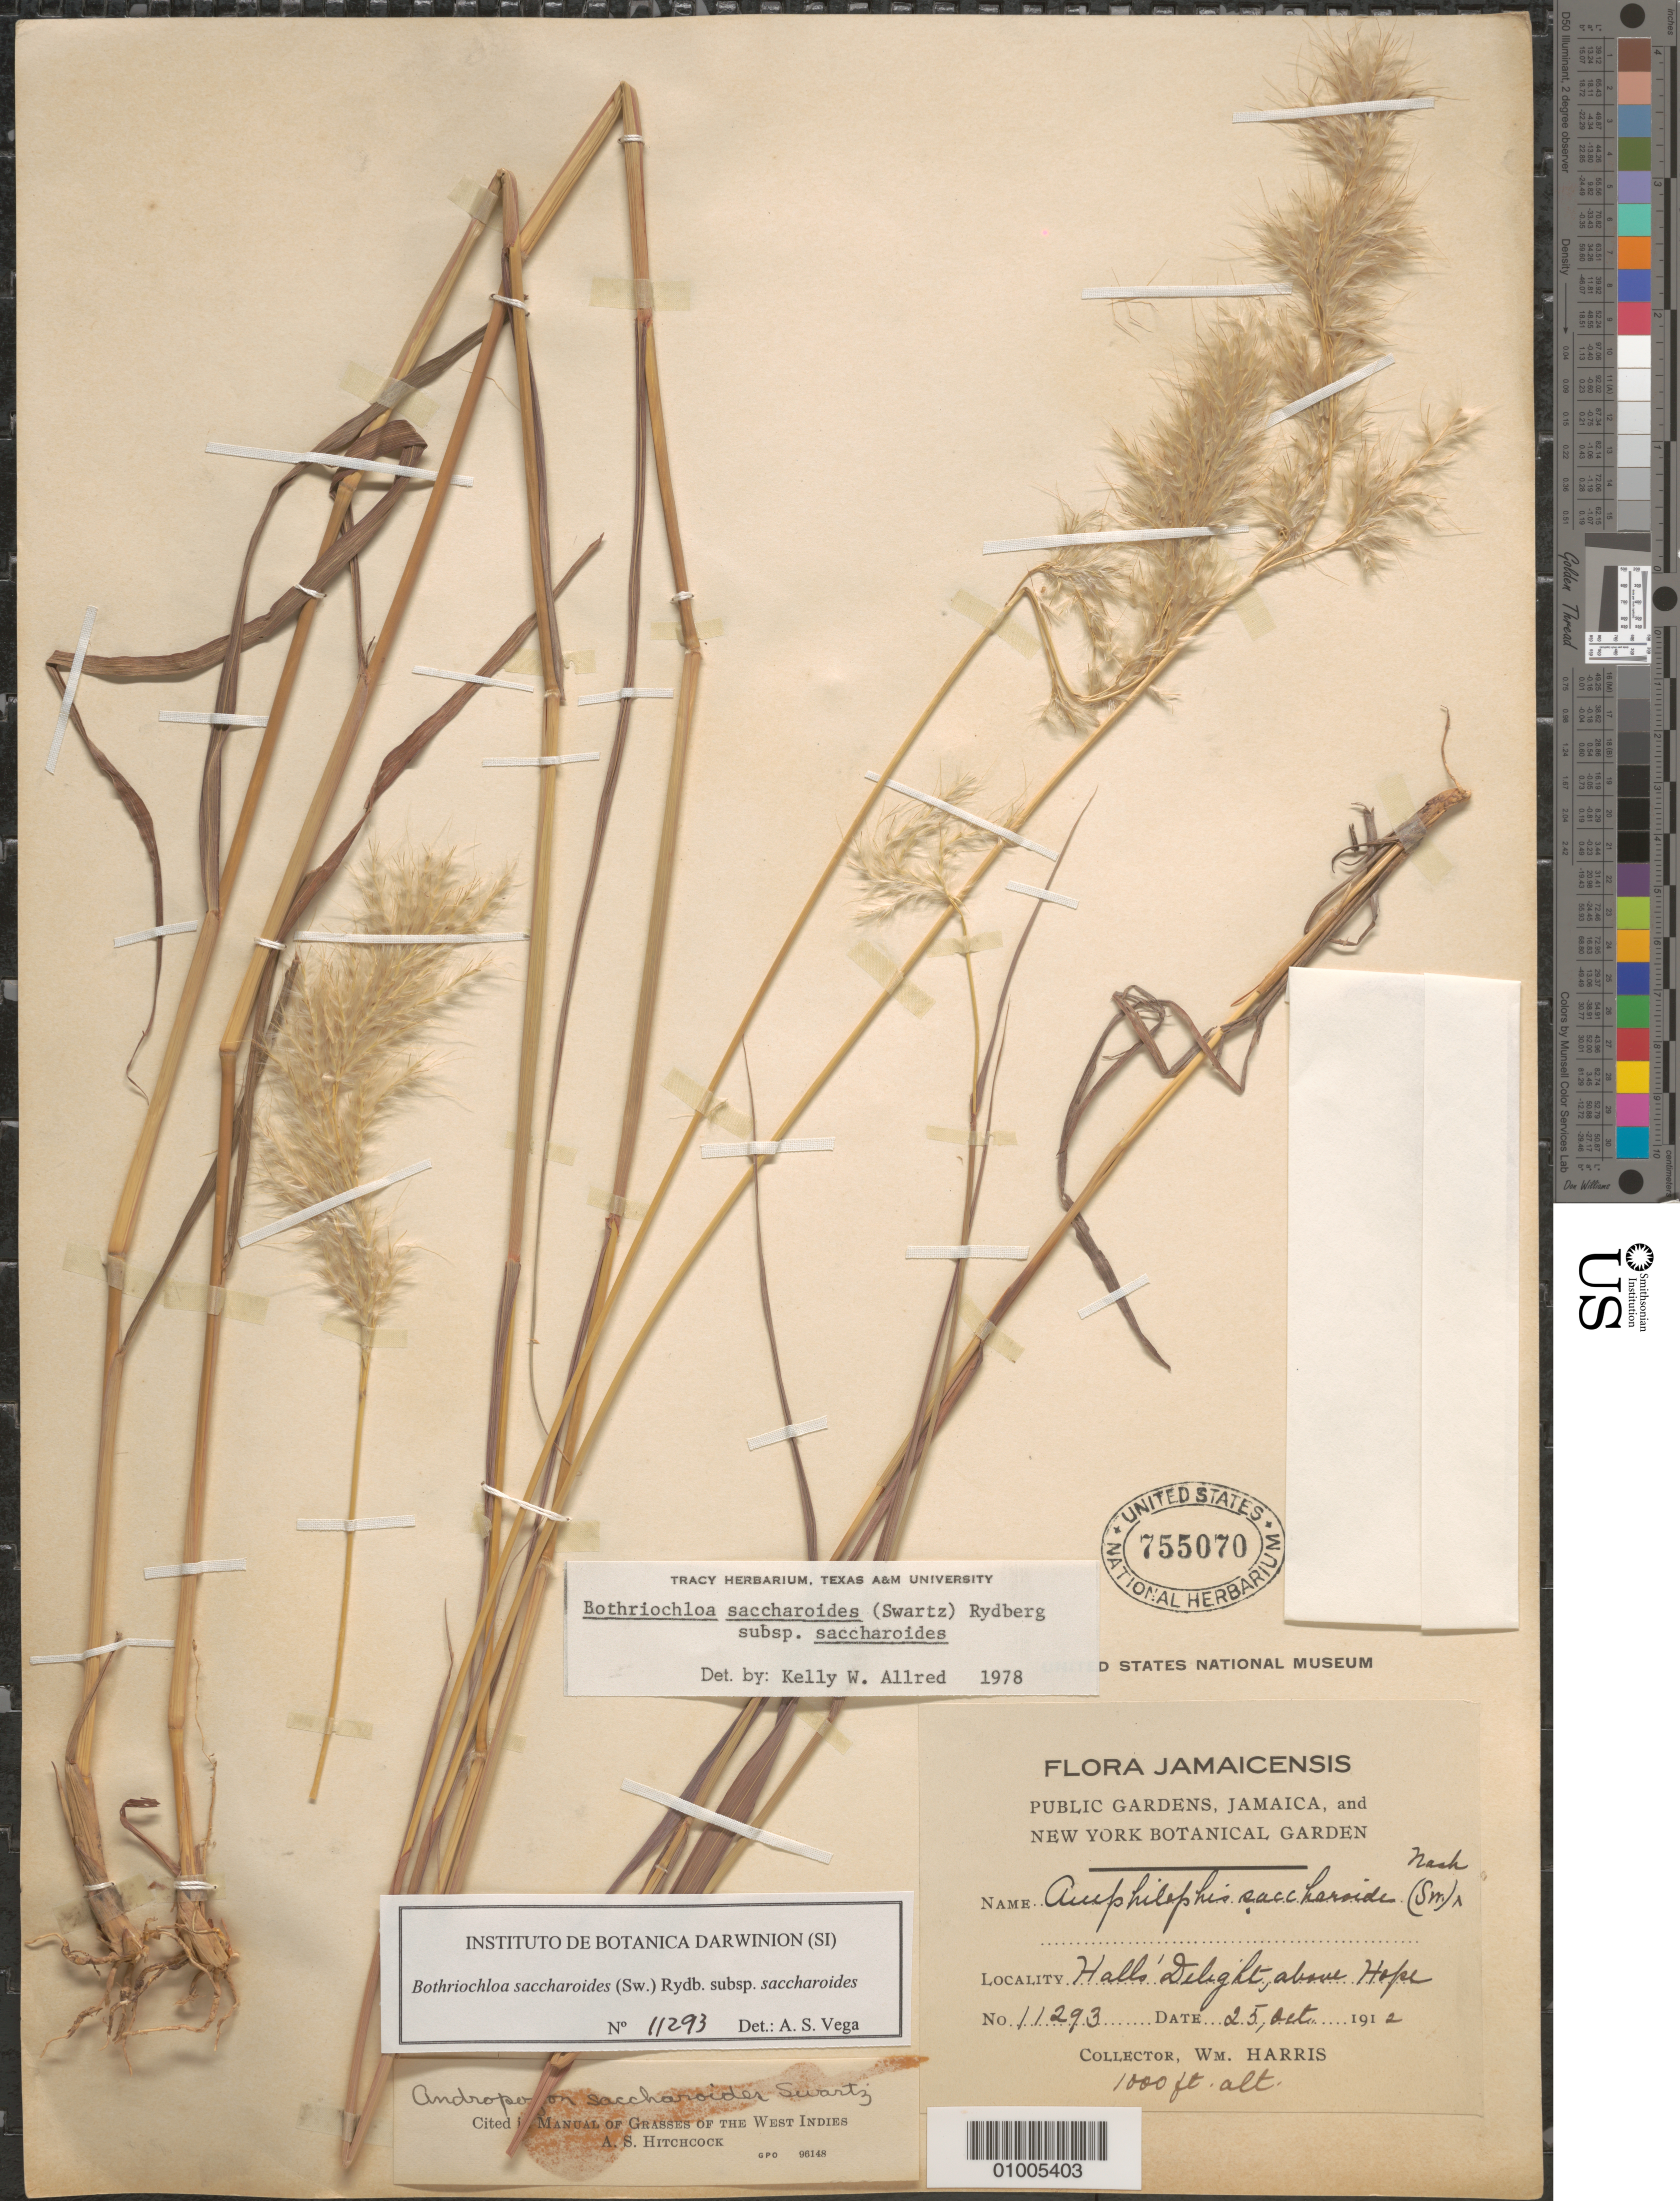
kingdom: Plantae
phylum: Tracheophyta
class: Liliopsida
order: Poales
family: Poaceae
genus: Bothriochloa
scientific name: Bothriochloa saccharoides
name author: (Sw.) Rydb.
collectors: W. H. Harris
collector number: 11293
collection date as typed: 25 Oct 1912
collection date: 1912-10-25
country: Jamaica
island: Jamaica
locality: Halls' Delight, above Hope.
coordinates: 0 N, 0 E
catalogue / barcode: US 755070